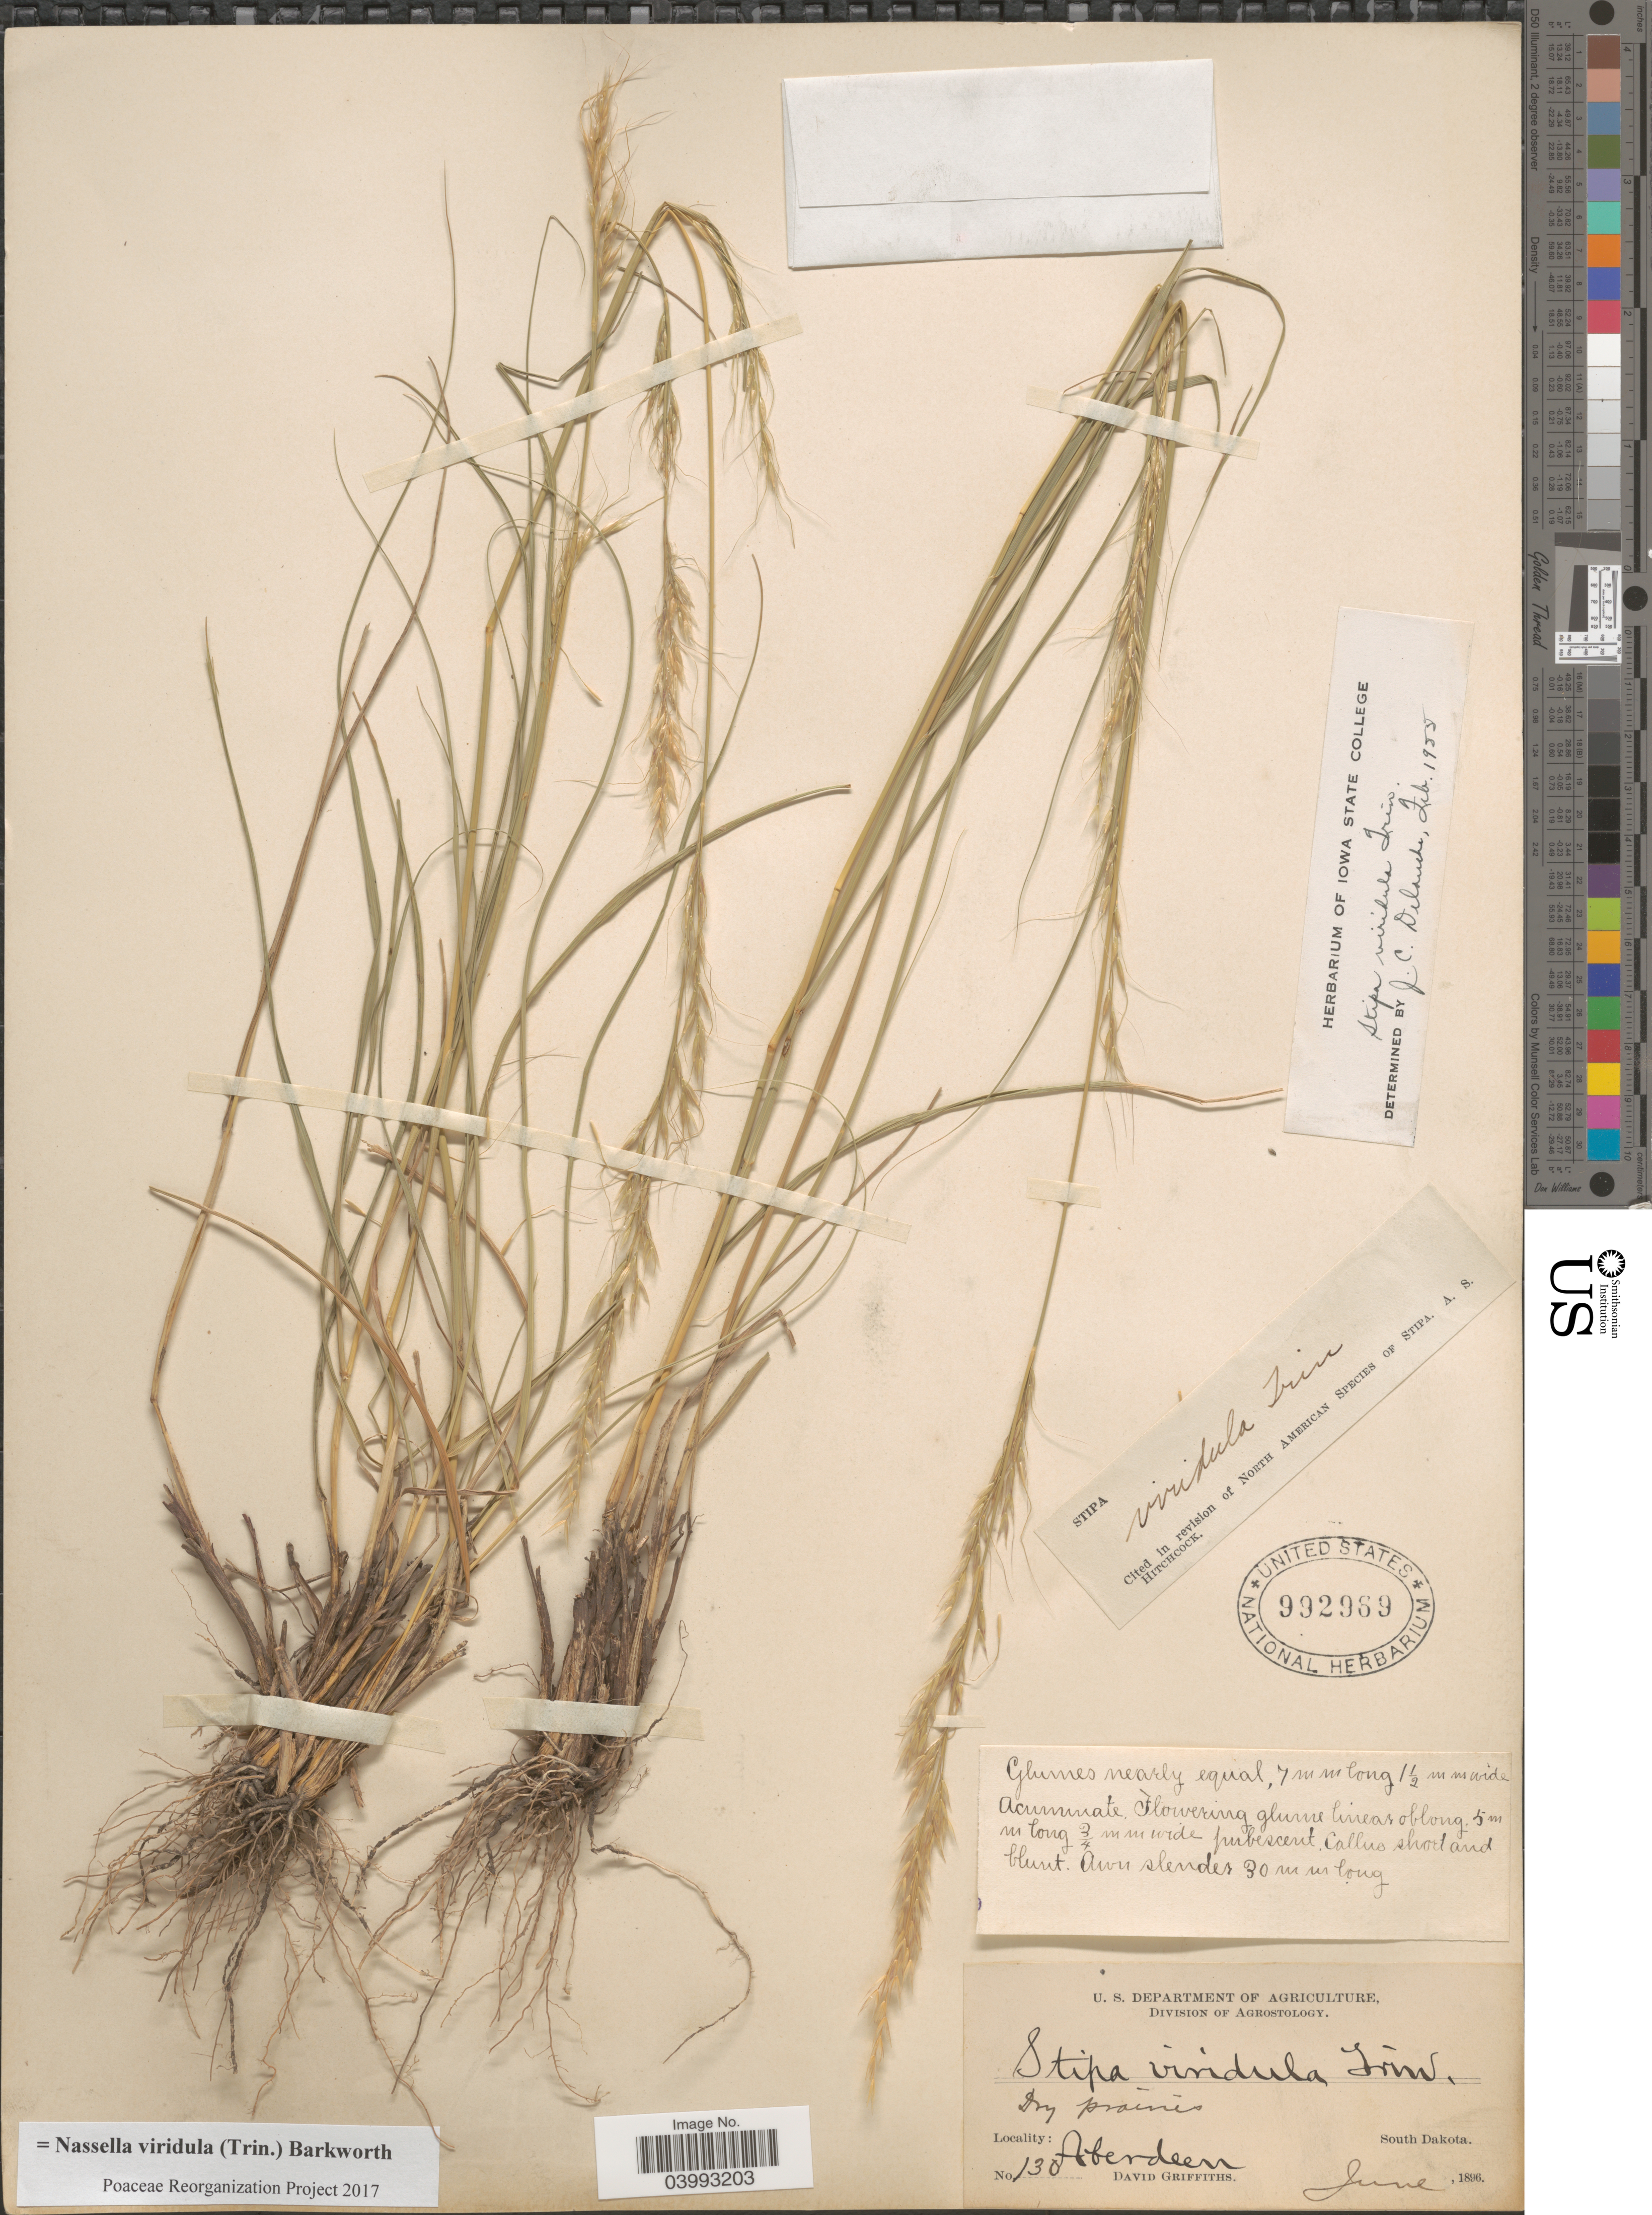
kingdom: Plantae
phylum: Tracheophyta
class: Liliopsida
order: Poales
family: Poaceae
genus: Nassella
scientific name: Nassella viridula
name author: (Trin.) Barkworth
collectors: D. Griffiths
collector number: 130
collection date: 1896-06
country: United States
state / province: South Dakota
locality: Aberdeen.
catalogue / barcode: US 992969